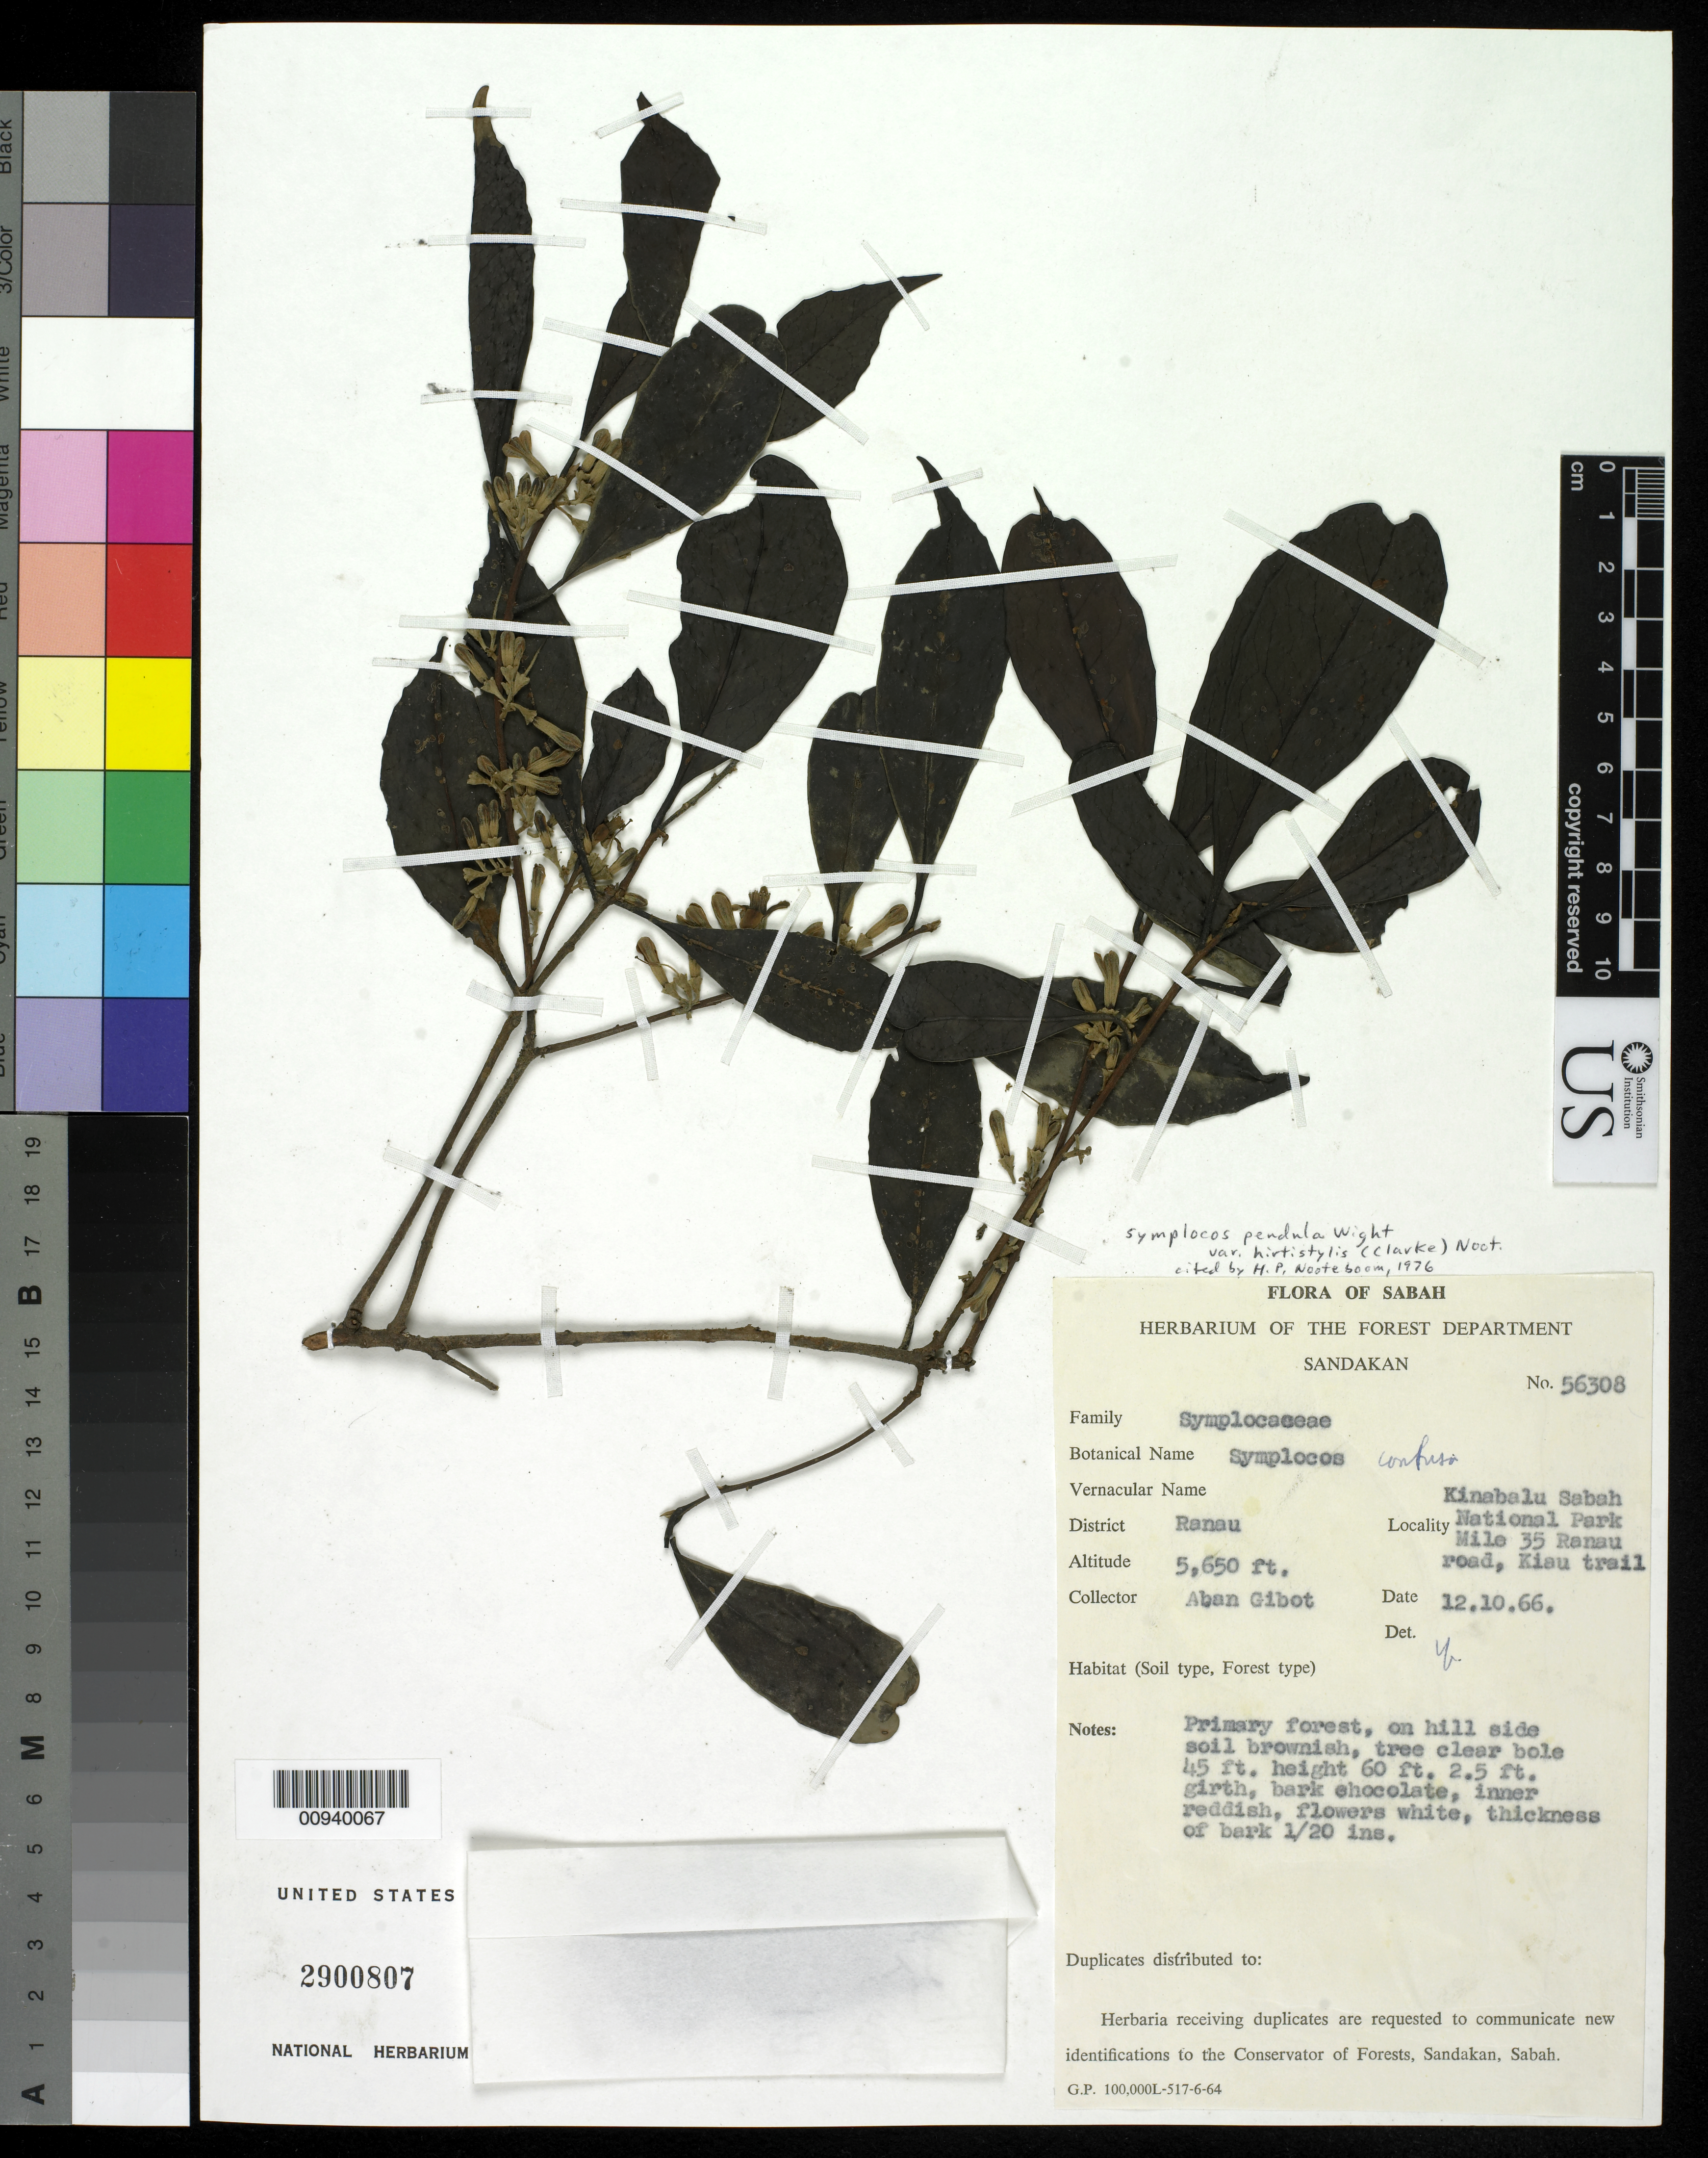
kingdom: Plantae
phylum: Tracheophyta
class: Magnoliopsida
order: Ericales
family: Symplocaceae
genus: Cordyloblaste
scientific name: Cordyloblaste pendula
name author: (Wight) Alston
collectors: A. Gibot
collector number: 56308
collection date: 1966-10-12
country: Malaysia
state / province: Borneo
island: Borneo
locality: Kinabalu Sabah National Park Mile 35 Ranau Road, Kiau trail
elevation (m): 1722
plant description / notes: No ethnobotanical data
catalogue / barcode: US 2900807